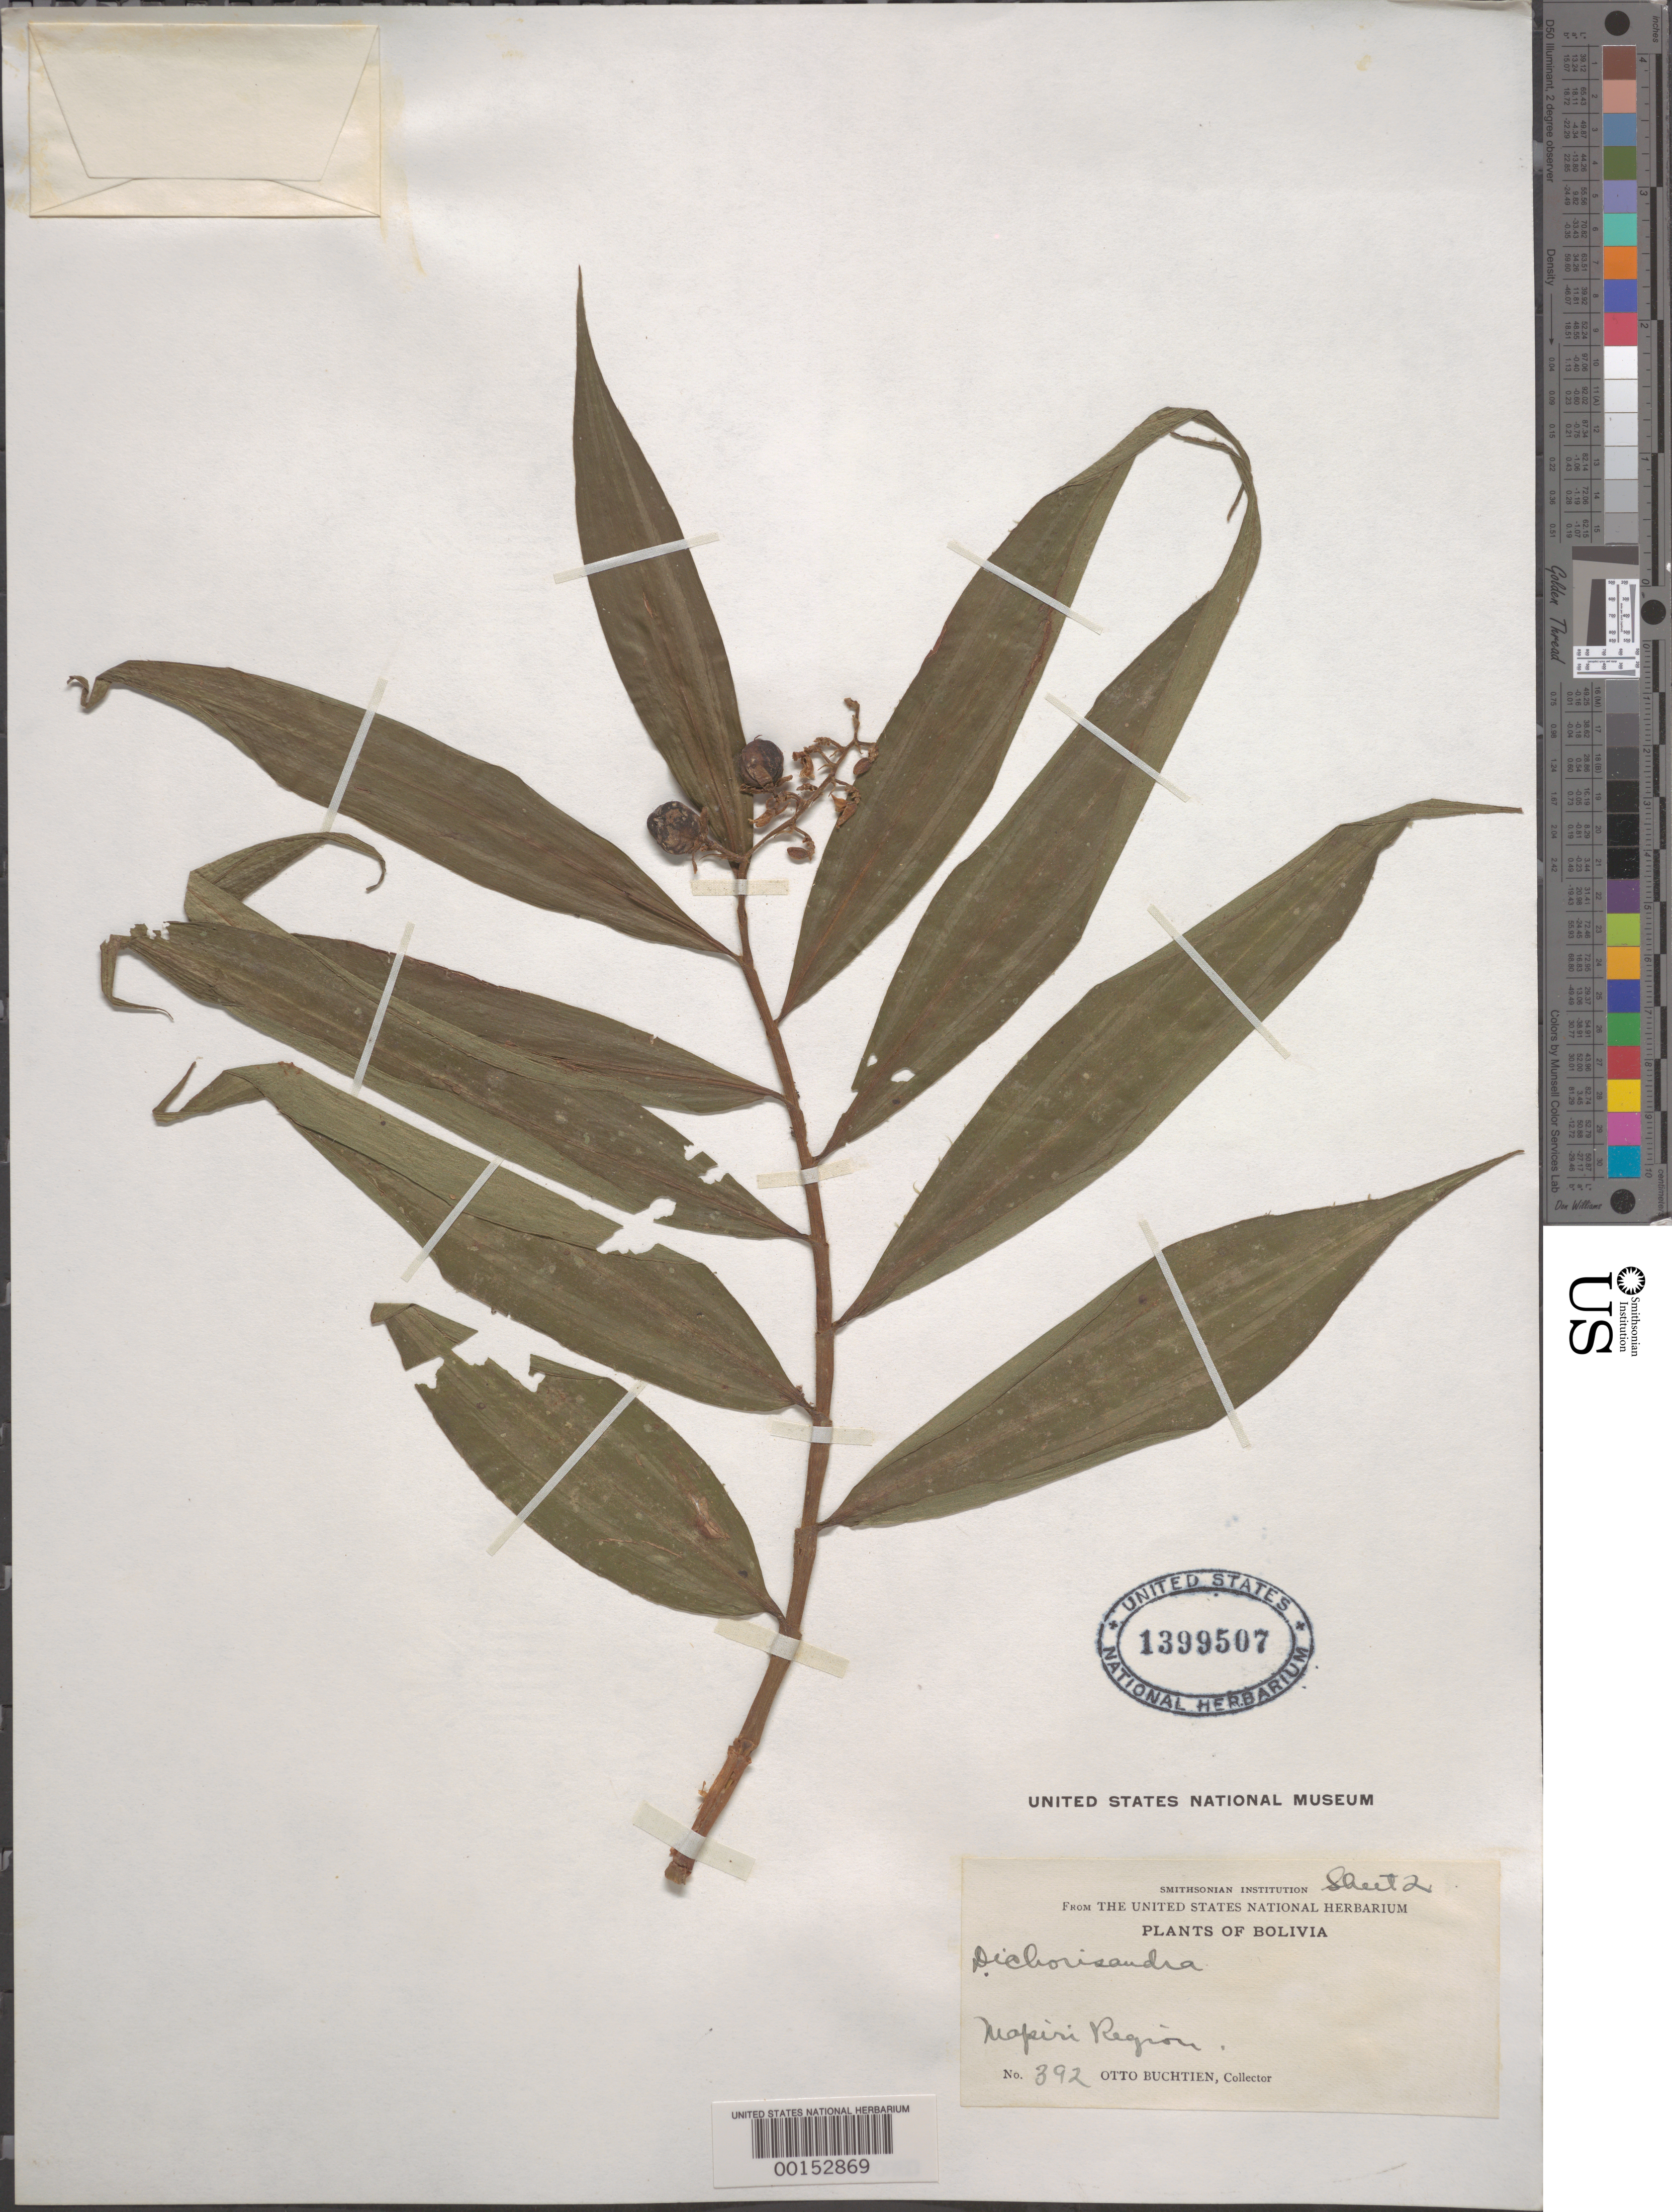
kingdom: Plantae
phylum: Tracheophyta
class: Liliopsida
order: Commelinales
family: Commelinaceae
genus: Dichorisandra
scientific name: Dichorisandra sp.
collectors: O. Buchtien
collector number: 392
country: Bolivia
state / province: La Paz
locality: Mapiri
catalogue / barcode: US 1399507